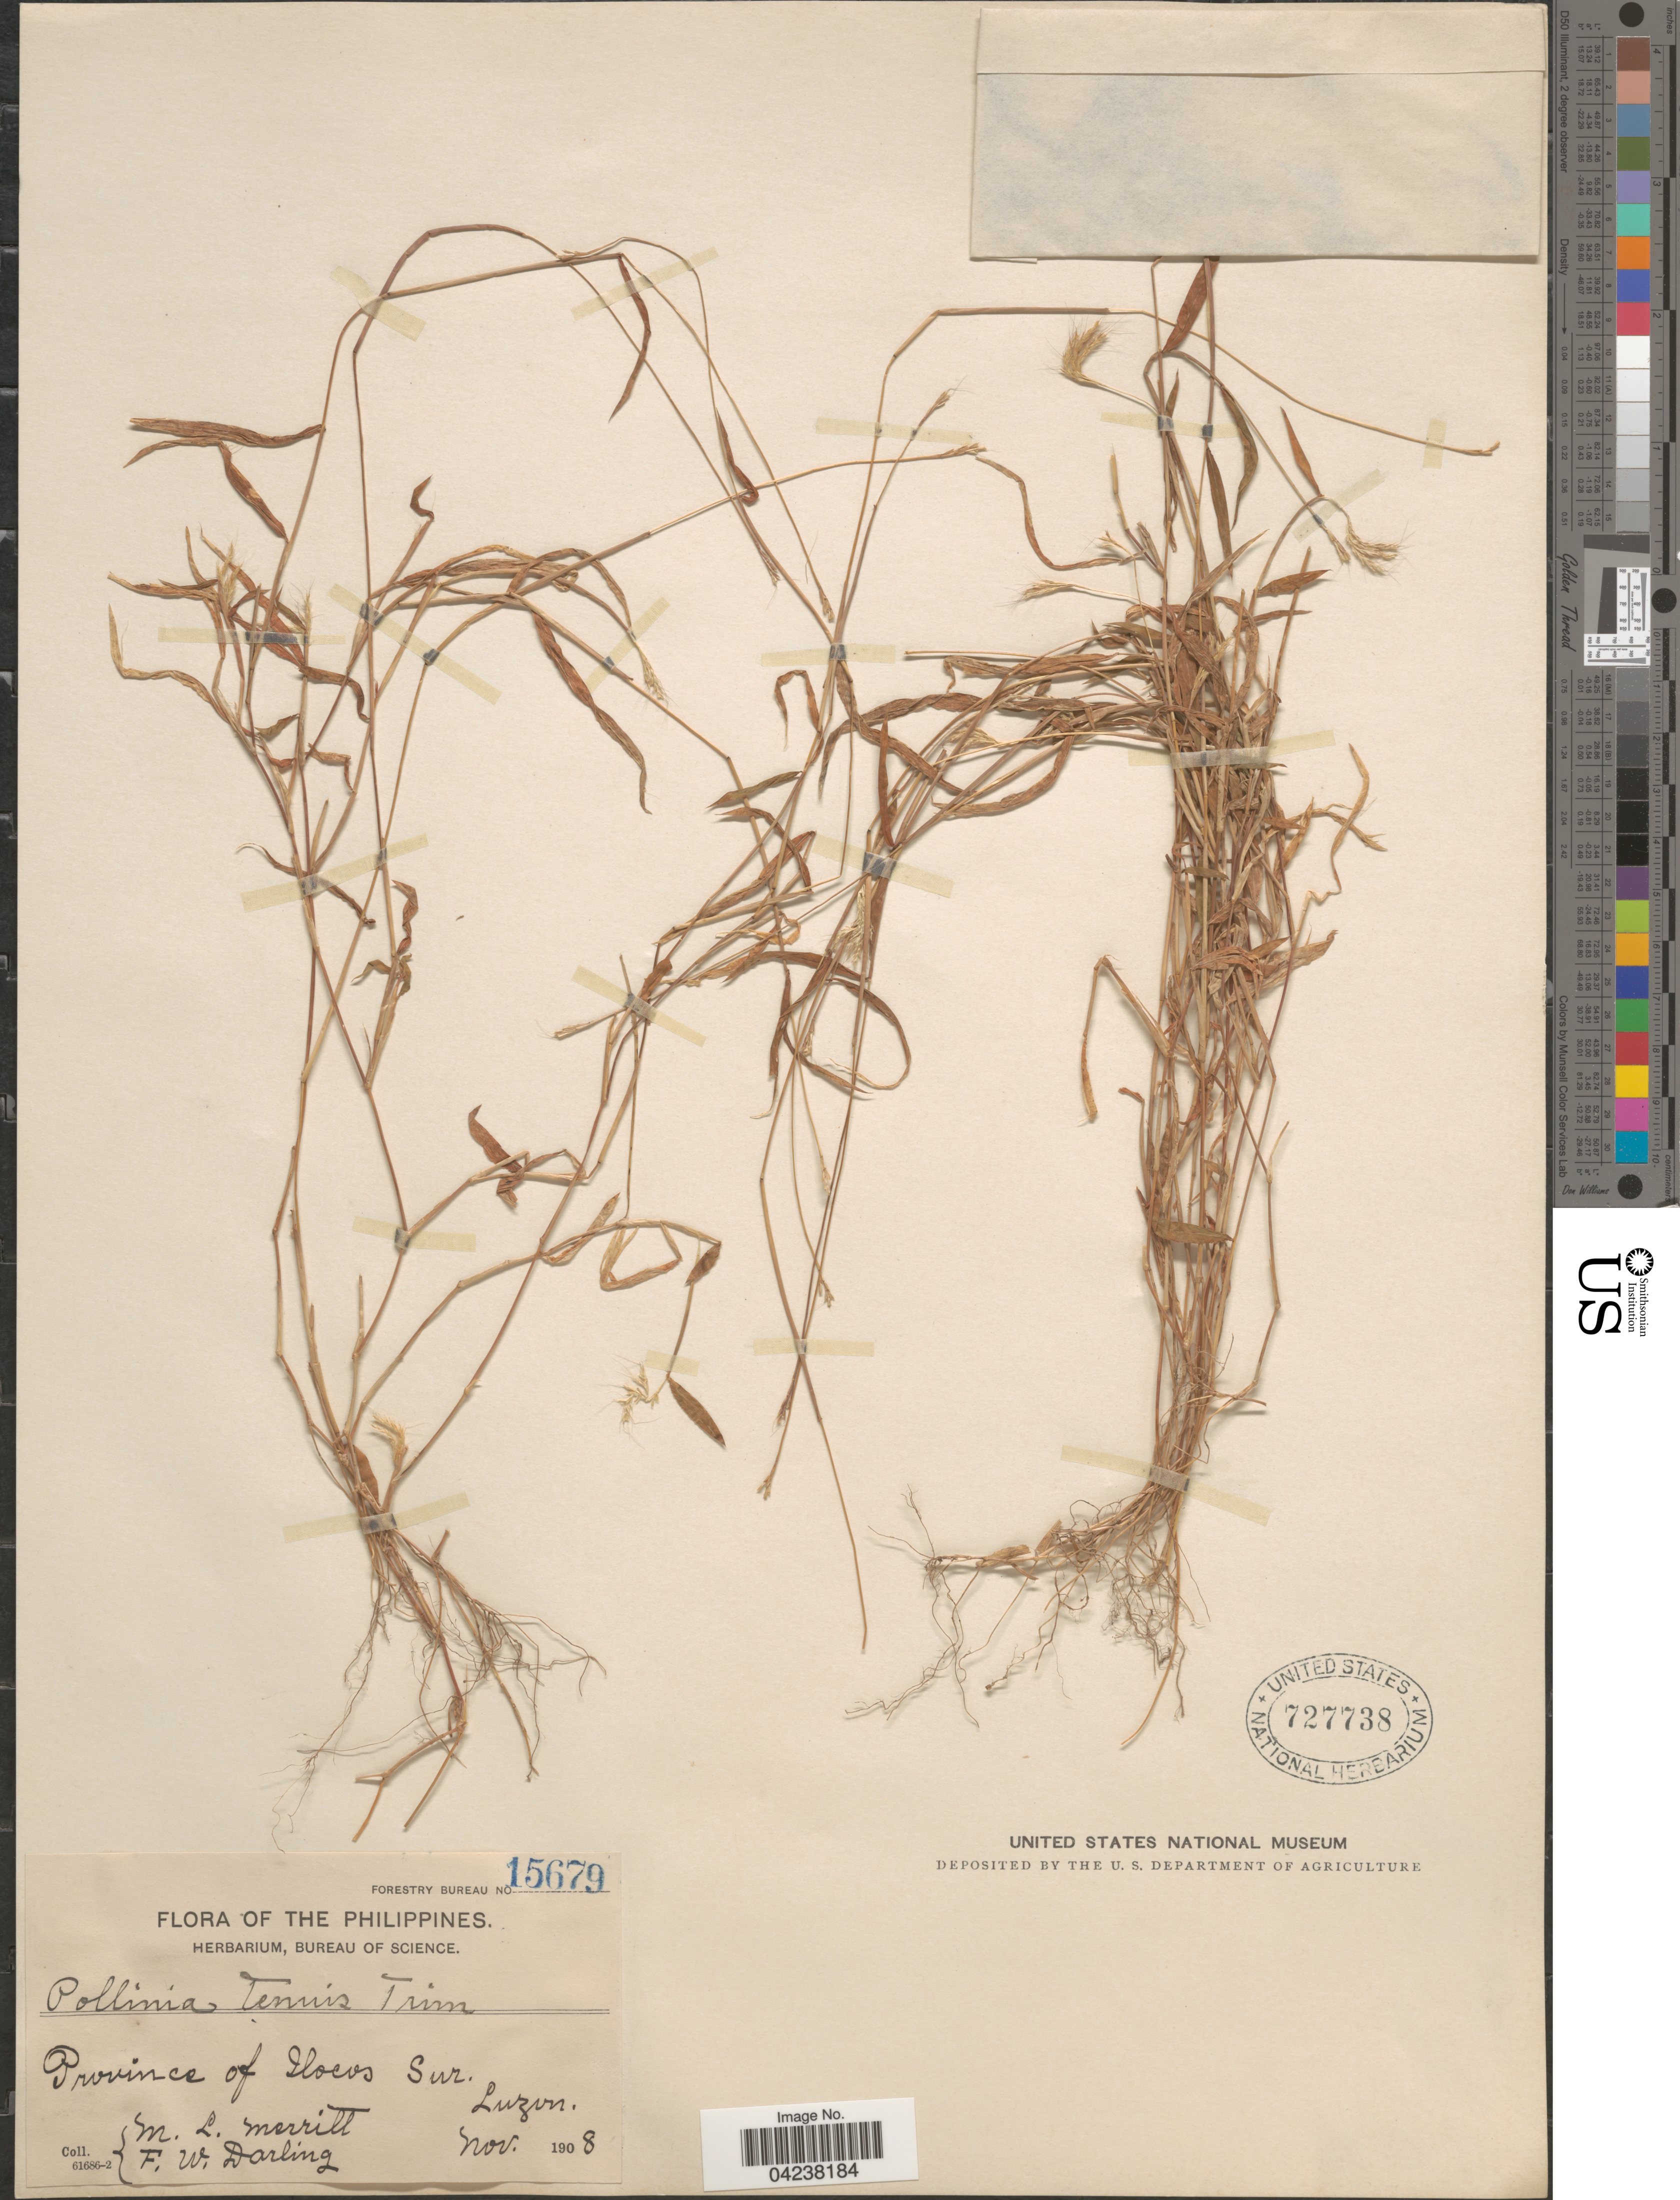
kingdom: Plantae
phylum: Tracheophyta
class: Liliopsida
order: Poales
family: Poaceae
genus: Microstegium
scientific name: Microstegium tenue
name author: (Trin.) Hosok.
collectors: M. L. Merritt & F. Darling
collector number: Bureau of Science 15679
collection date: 1908-11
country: Philippines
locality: Province of Ilocos Sur. Luzon.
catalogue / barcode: US 727738